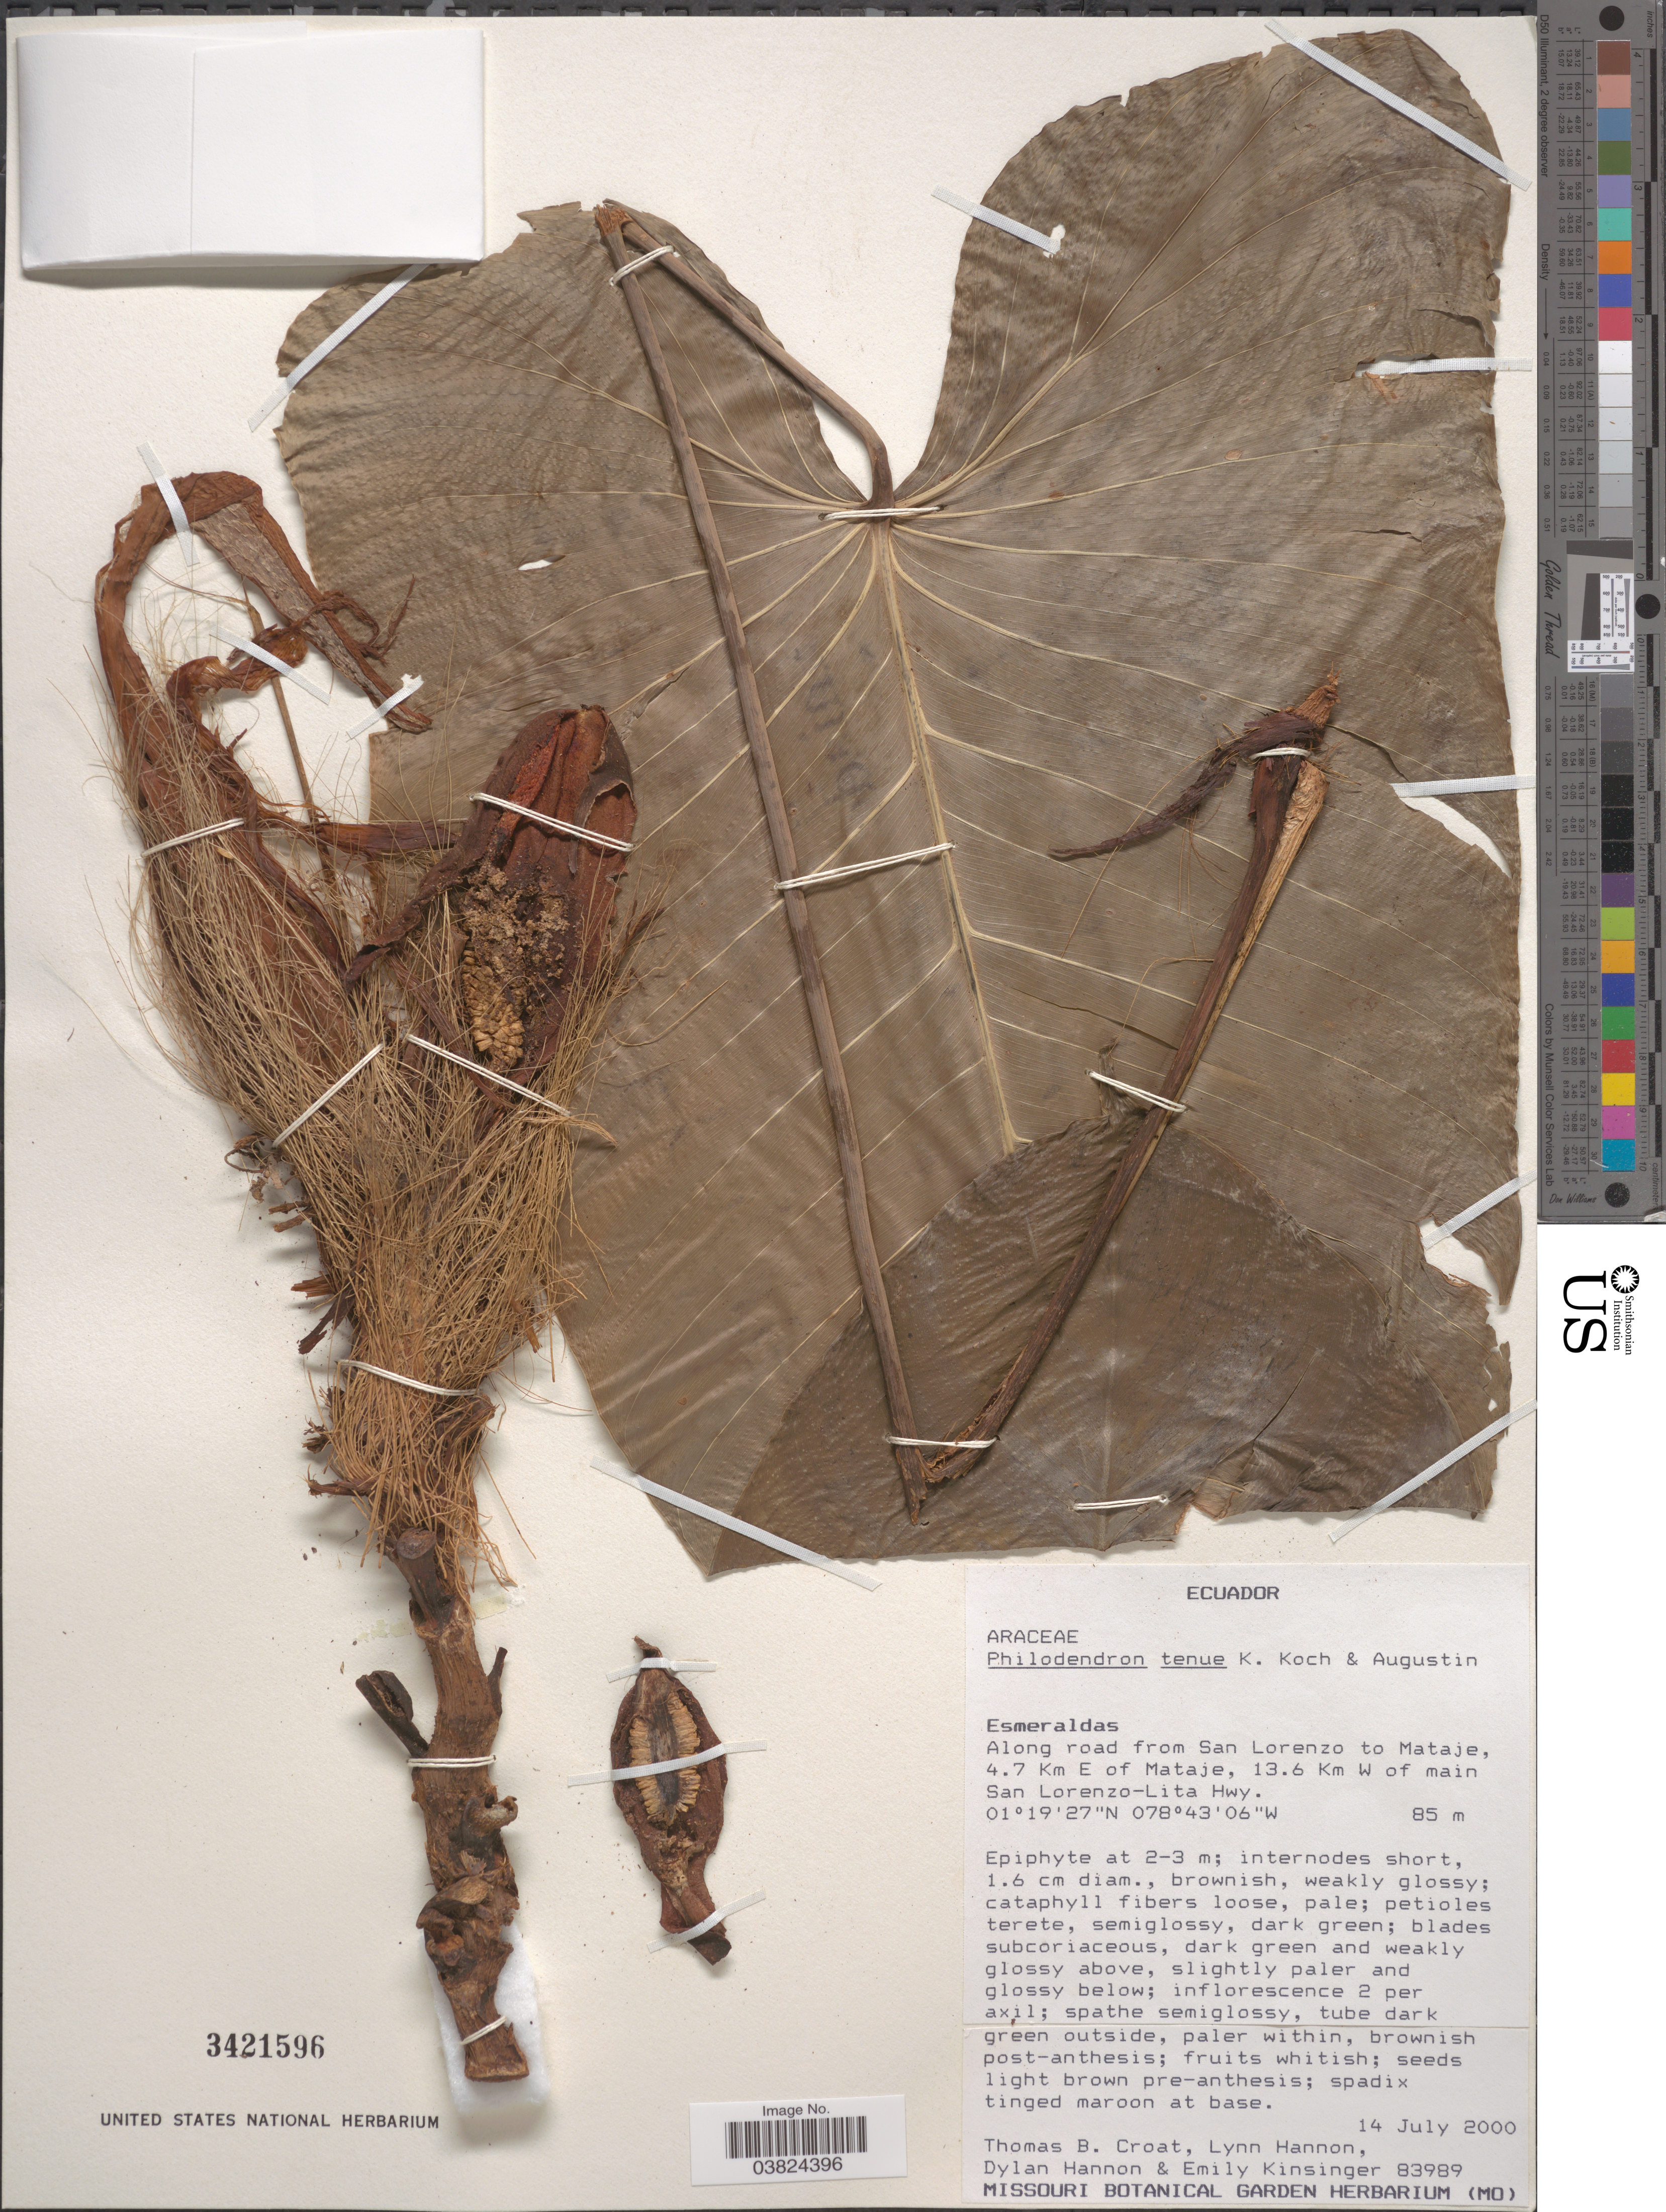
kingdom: Plantae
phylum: Tracheophyta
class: Liliopsida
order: Alismatales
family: Araceae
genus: Philodendron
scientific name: Philodendron tenue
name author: K. Koch & Augustin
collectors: T. B. Croat, L. Hannon, D. Hannon & E. Kinsinger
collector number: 83989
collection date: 2000-07-12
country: Ecuador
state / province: Esmeraldas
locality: Along road from San Lorenzo to Mataje, 4.7 Km E of Mataje, 13.6 Km W of main San Lorenzo-Lita Hwy.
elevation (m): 85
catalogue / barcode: US 3421596